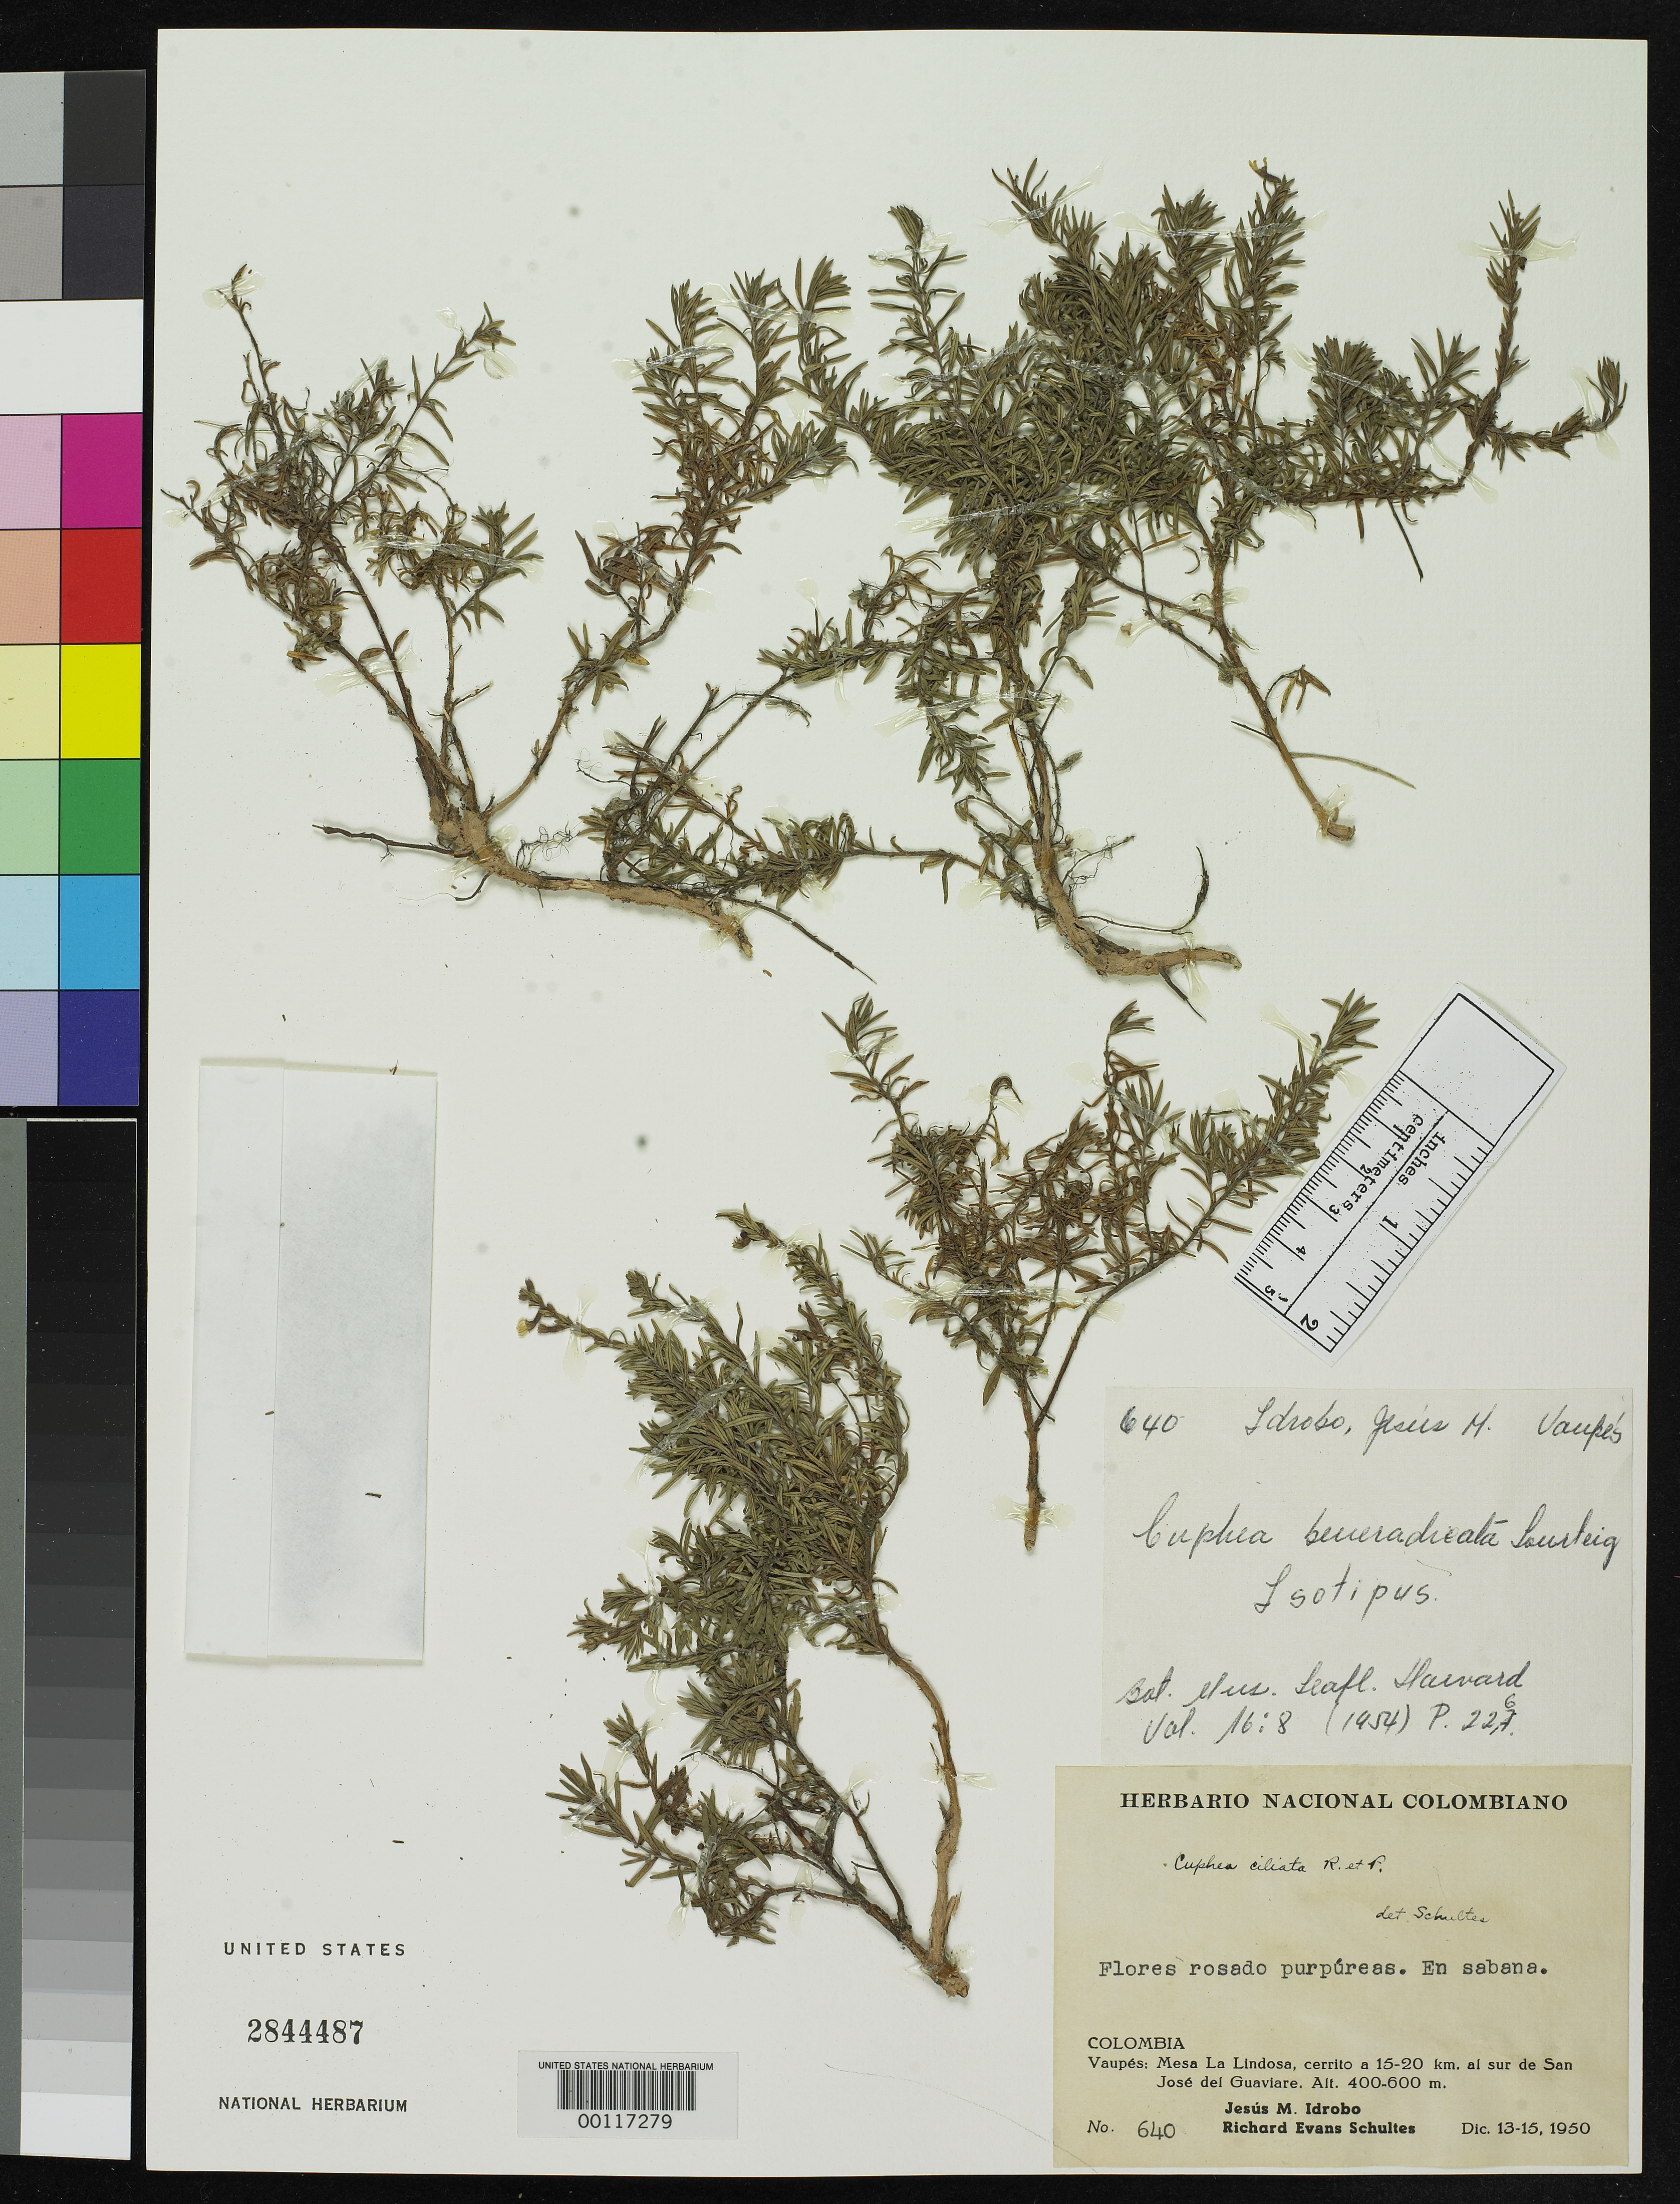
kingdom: Plantae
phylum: Tracheophyta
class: Magnoliopsida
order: Myrtales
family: Lythraceae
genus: Cuphea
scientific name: Cuphea beneradicata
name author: Lourteig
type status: Isotype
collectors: J. M. Idrobo & R. E. Schultes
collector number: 640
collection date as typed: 13 Dec 1950 to 15 Dec 1950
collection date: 1950-12-13/1950-12-15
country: Colombia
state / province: Vaupés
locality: Mesa La Lindosa, S of San Jose del Guaviare.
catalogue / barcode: US 2844487